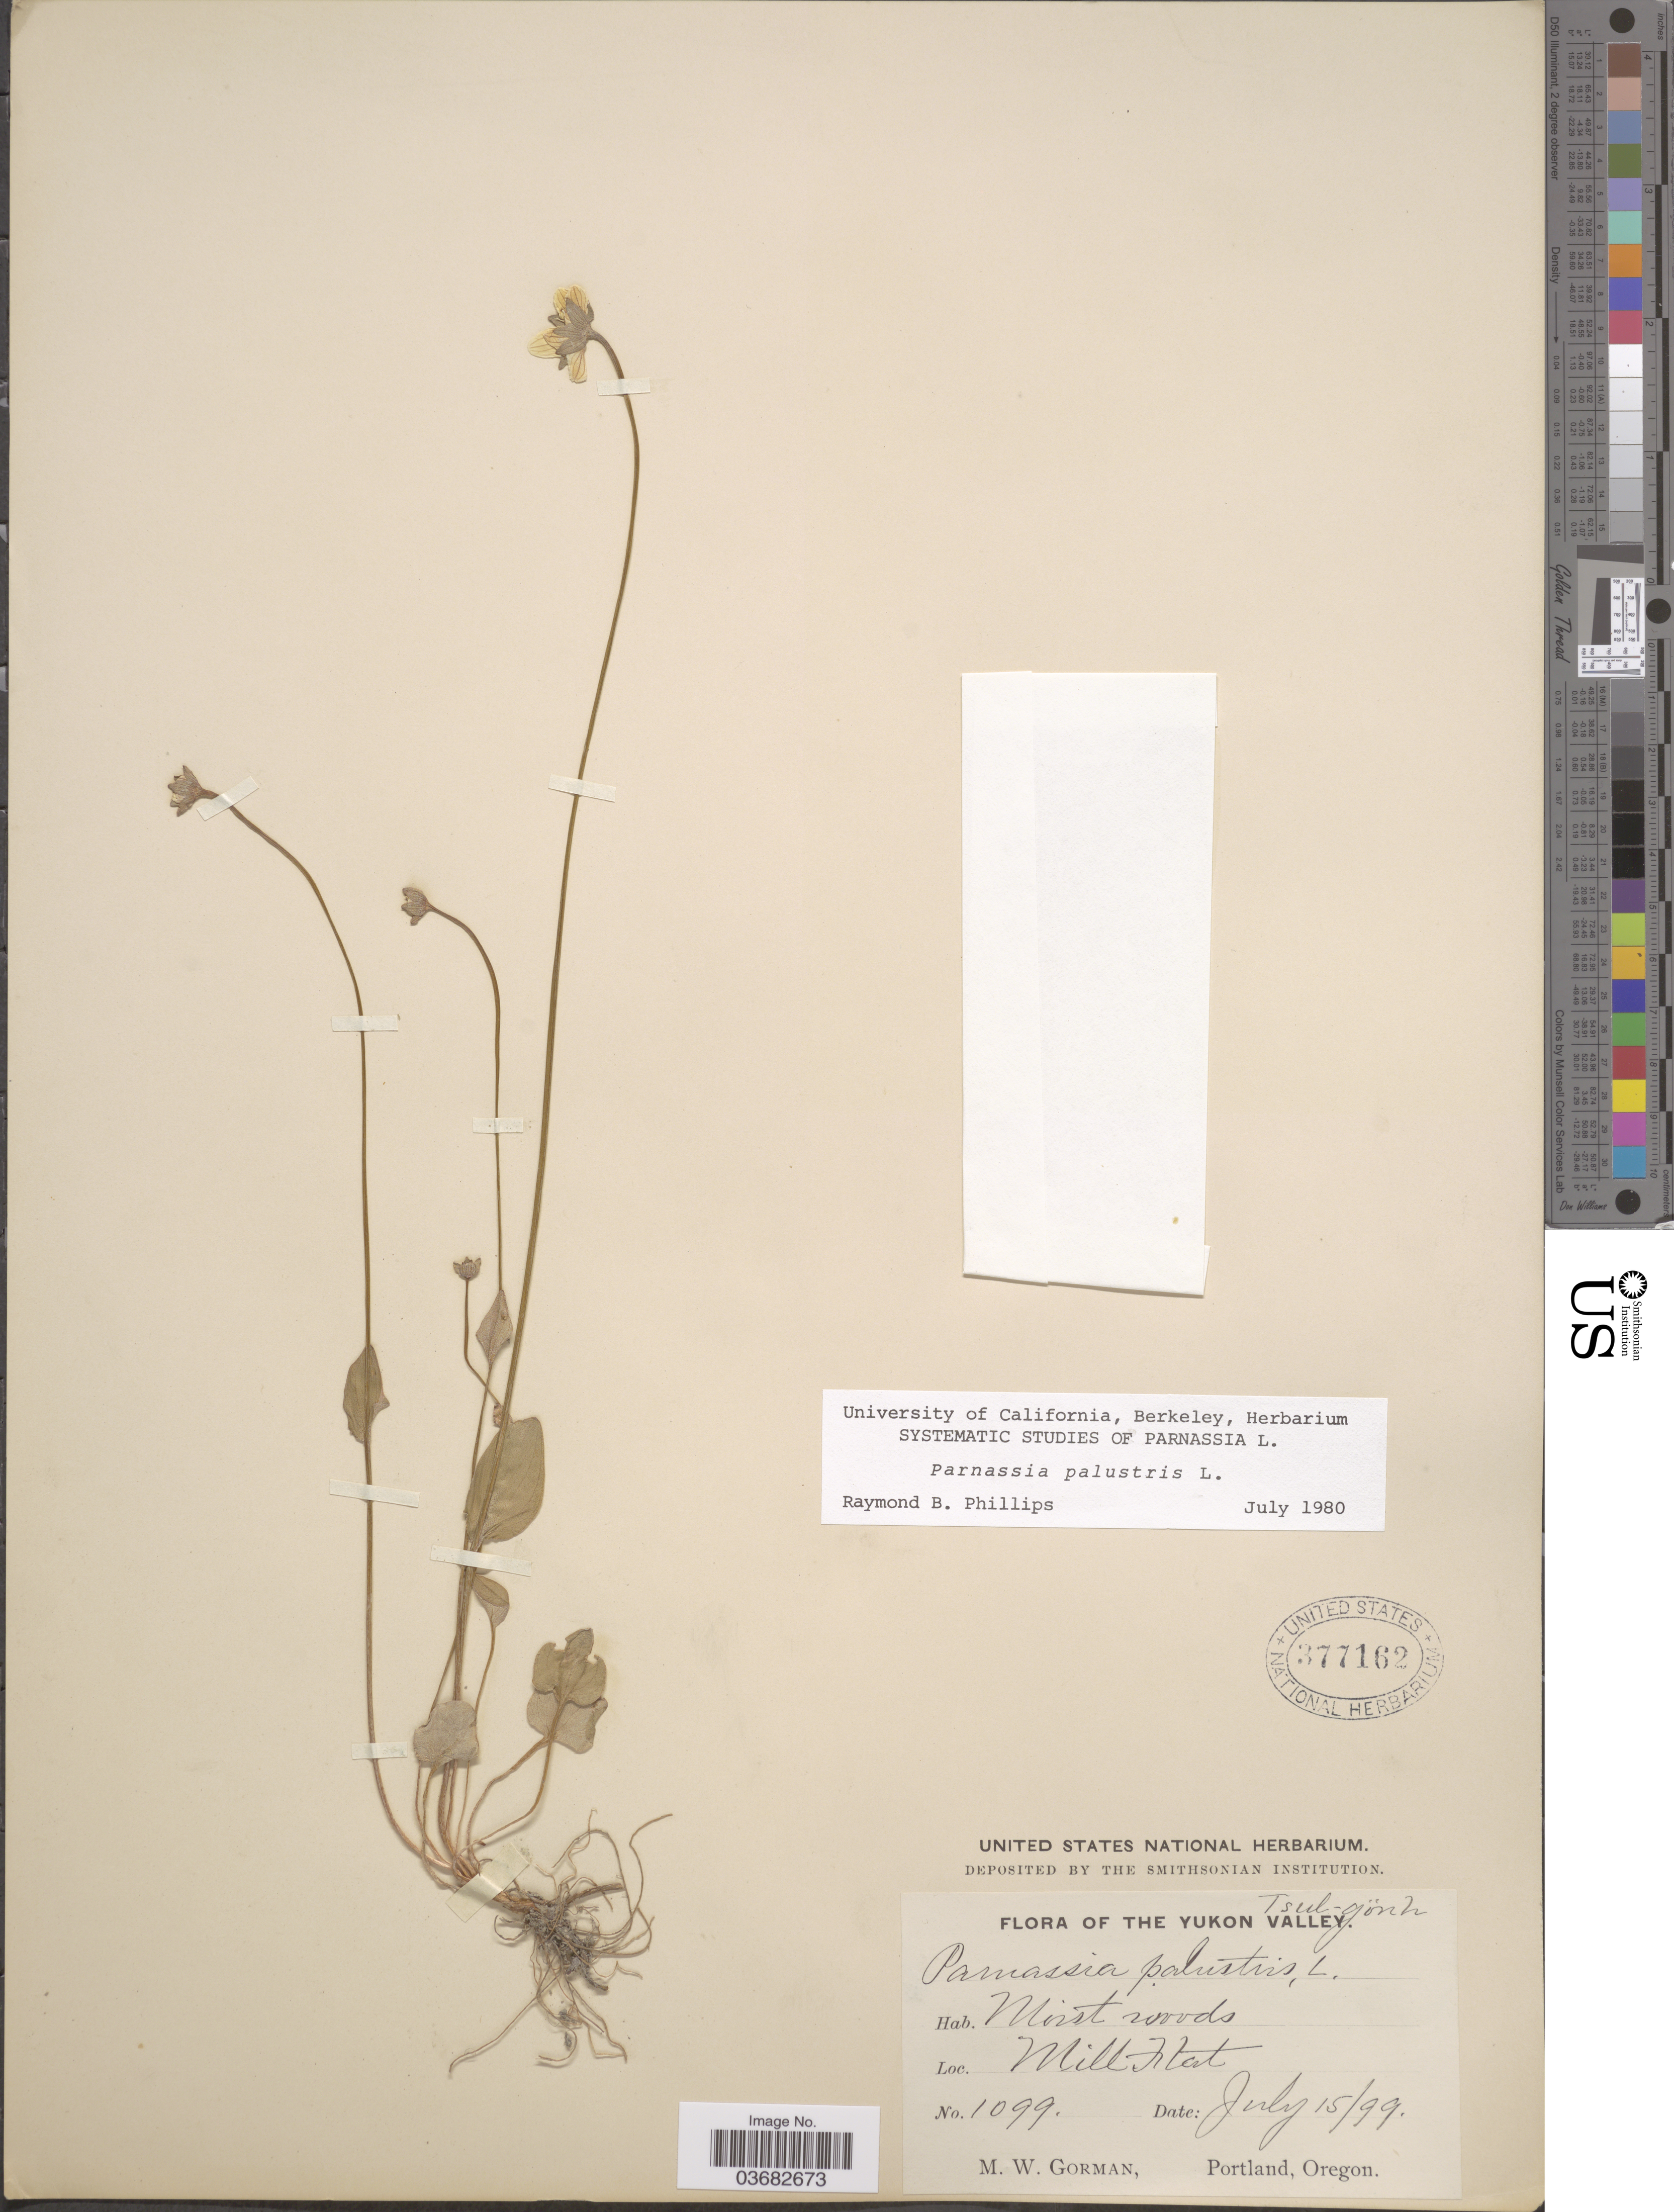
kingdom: Plantae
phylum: Tracheophyta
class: Magnoliopsida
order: Celastrales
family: Parnassiaceae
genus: Parnassia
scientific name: Parnassia palustris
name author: L.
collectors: M. W. Gorman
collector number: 1099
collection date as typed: Transcribed d/m/y: 15/7/99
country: Canada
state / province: Yukon Territory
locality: Tsul-gönh. Yukon Valley. Mill Flat.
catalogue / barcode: US 377162